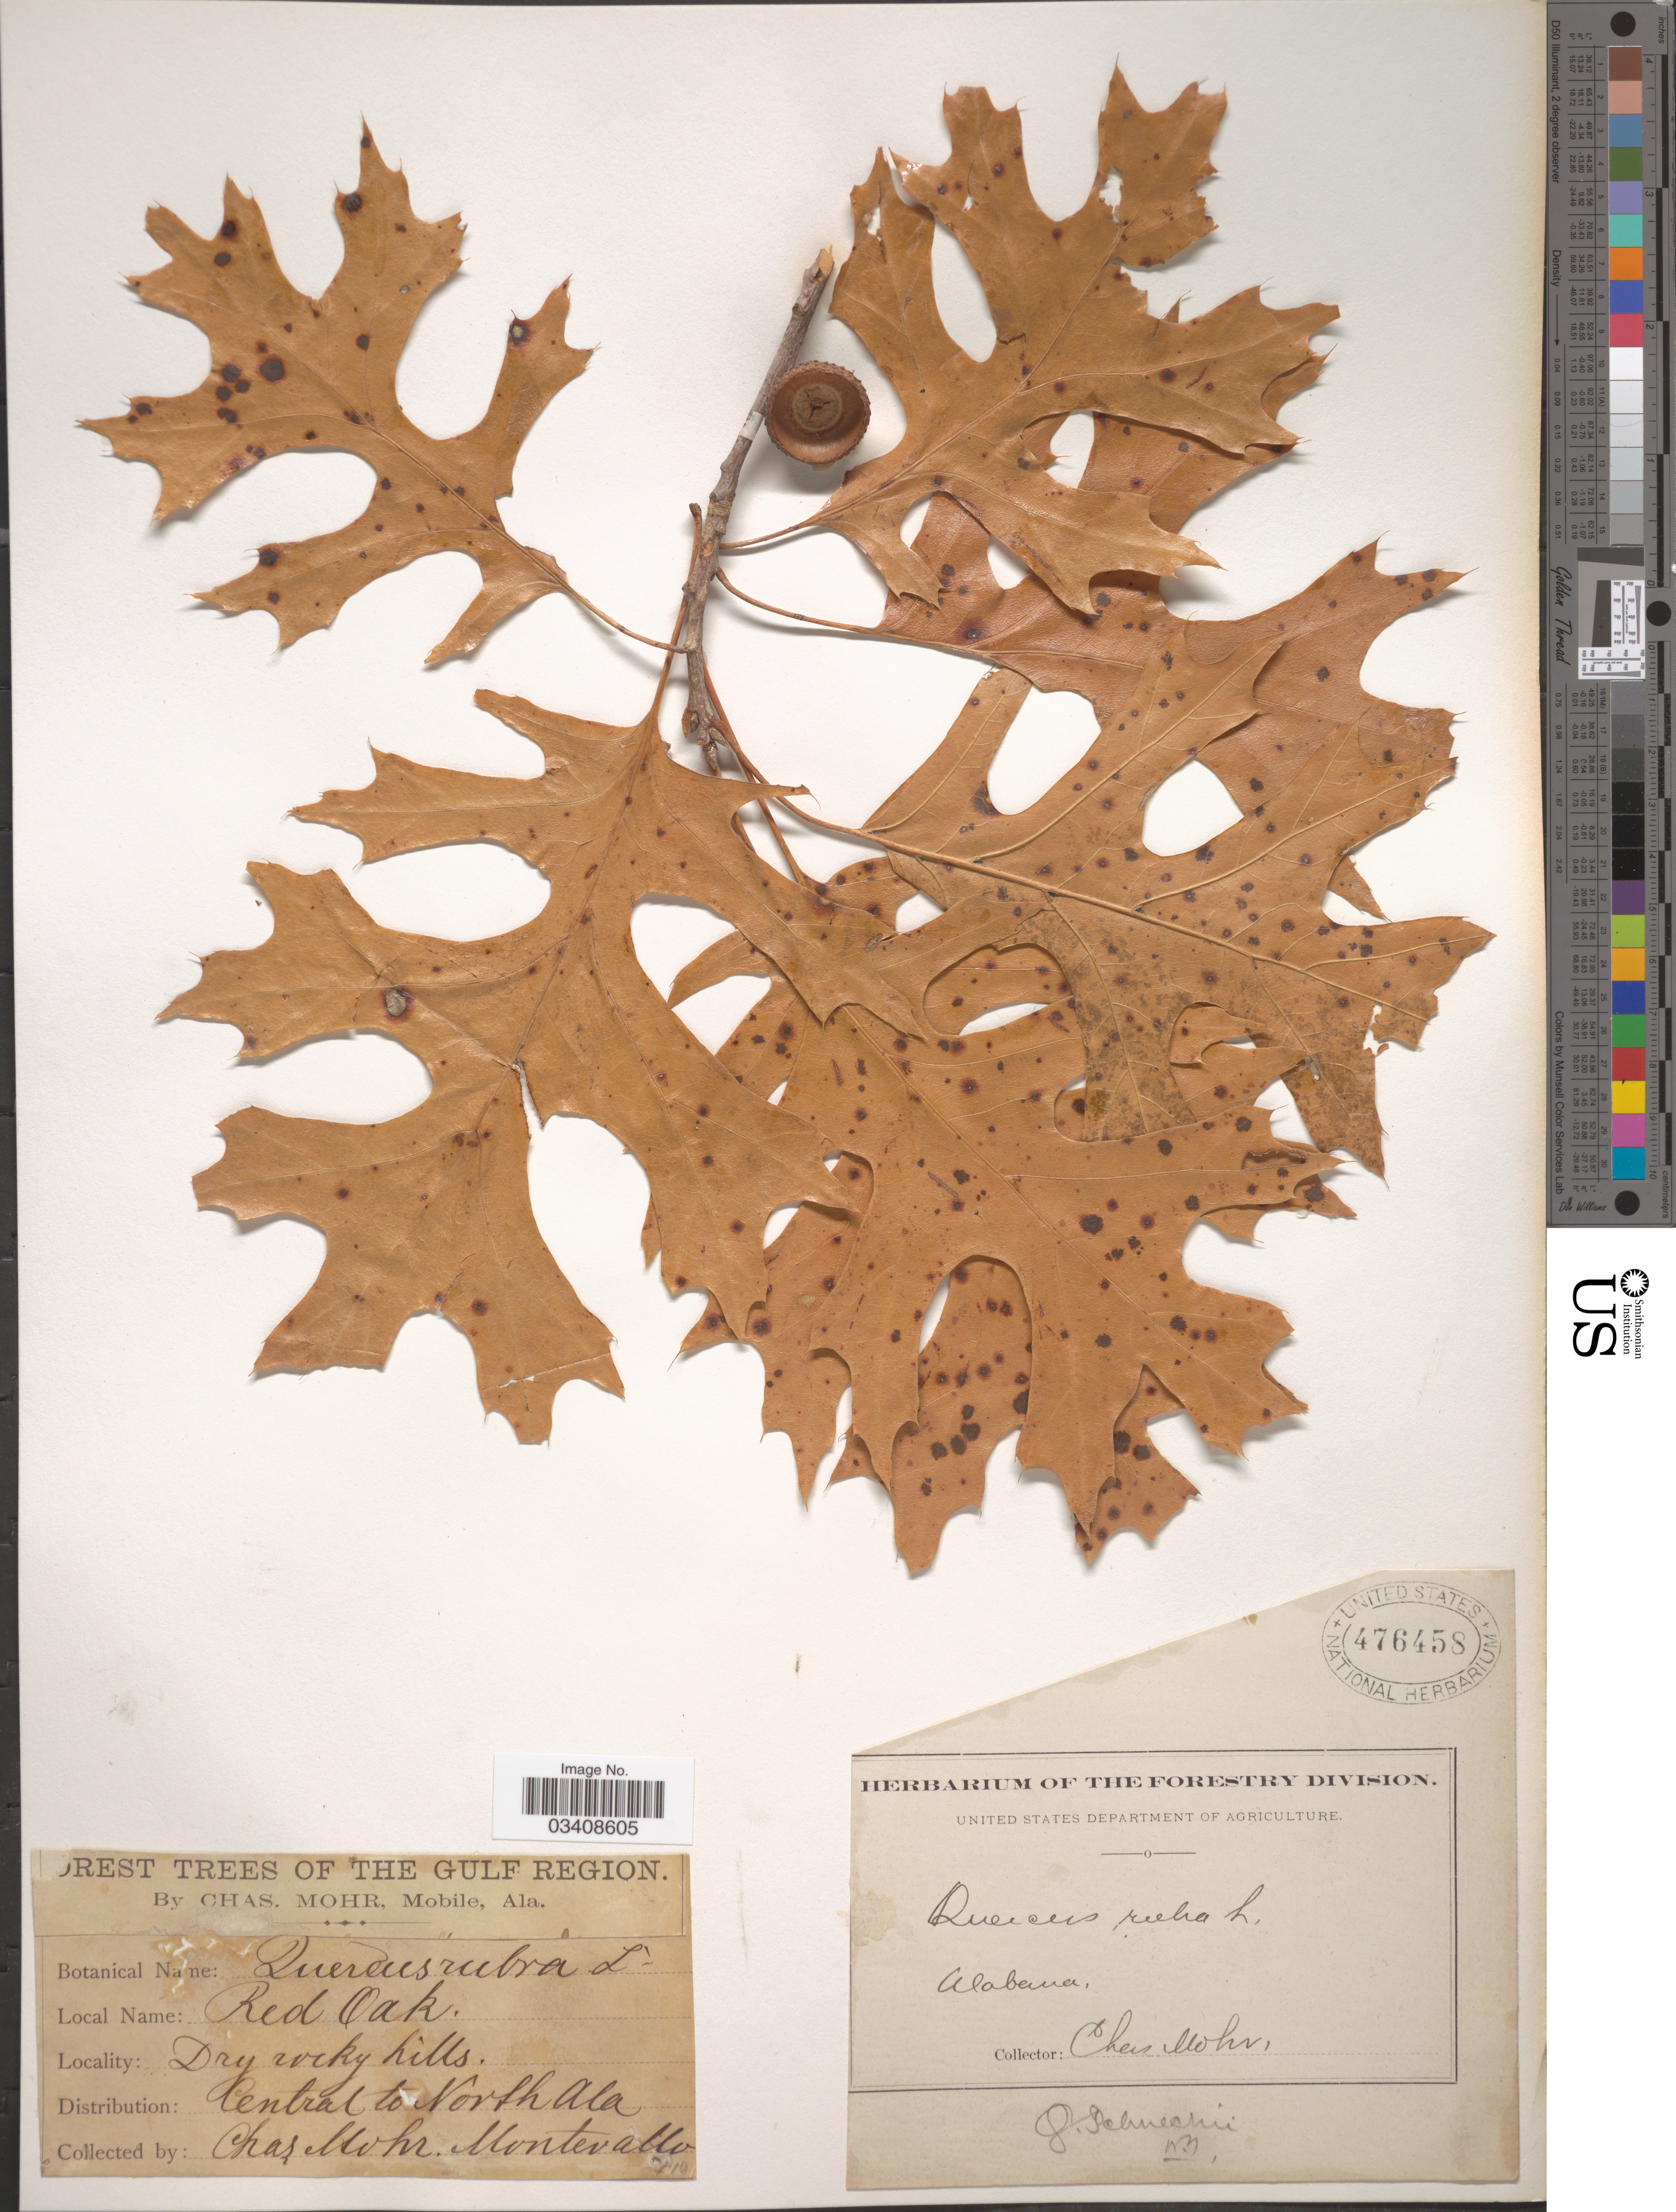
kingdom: Plantae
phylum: Tracheophyta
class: Magnoliopsida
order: Fagales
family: Fagaceae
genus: Quercus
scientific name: Quercus shumardii var. schneckii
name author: (Britton) Sarg.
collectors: Mohr, C. T. (herbarium)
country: United States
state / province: Alabama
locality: The Gulf Region. Montevallo.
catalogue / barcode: US 476458